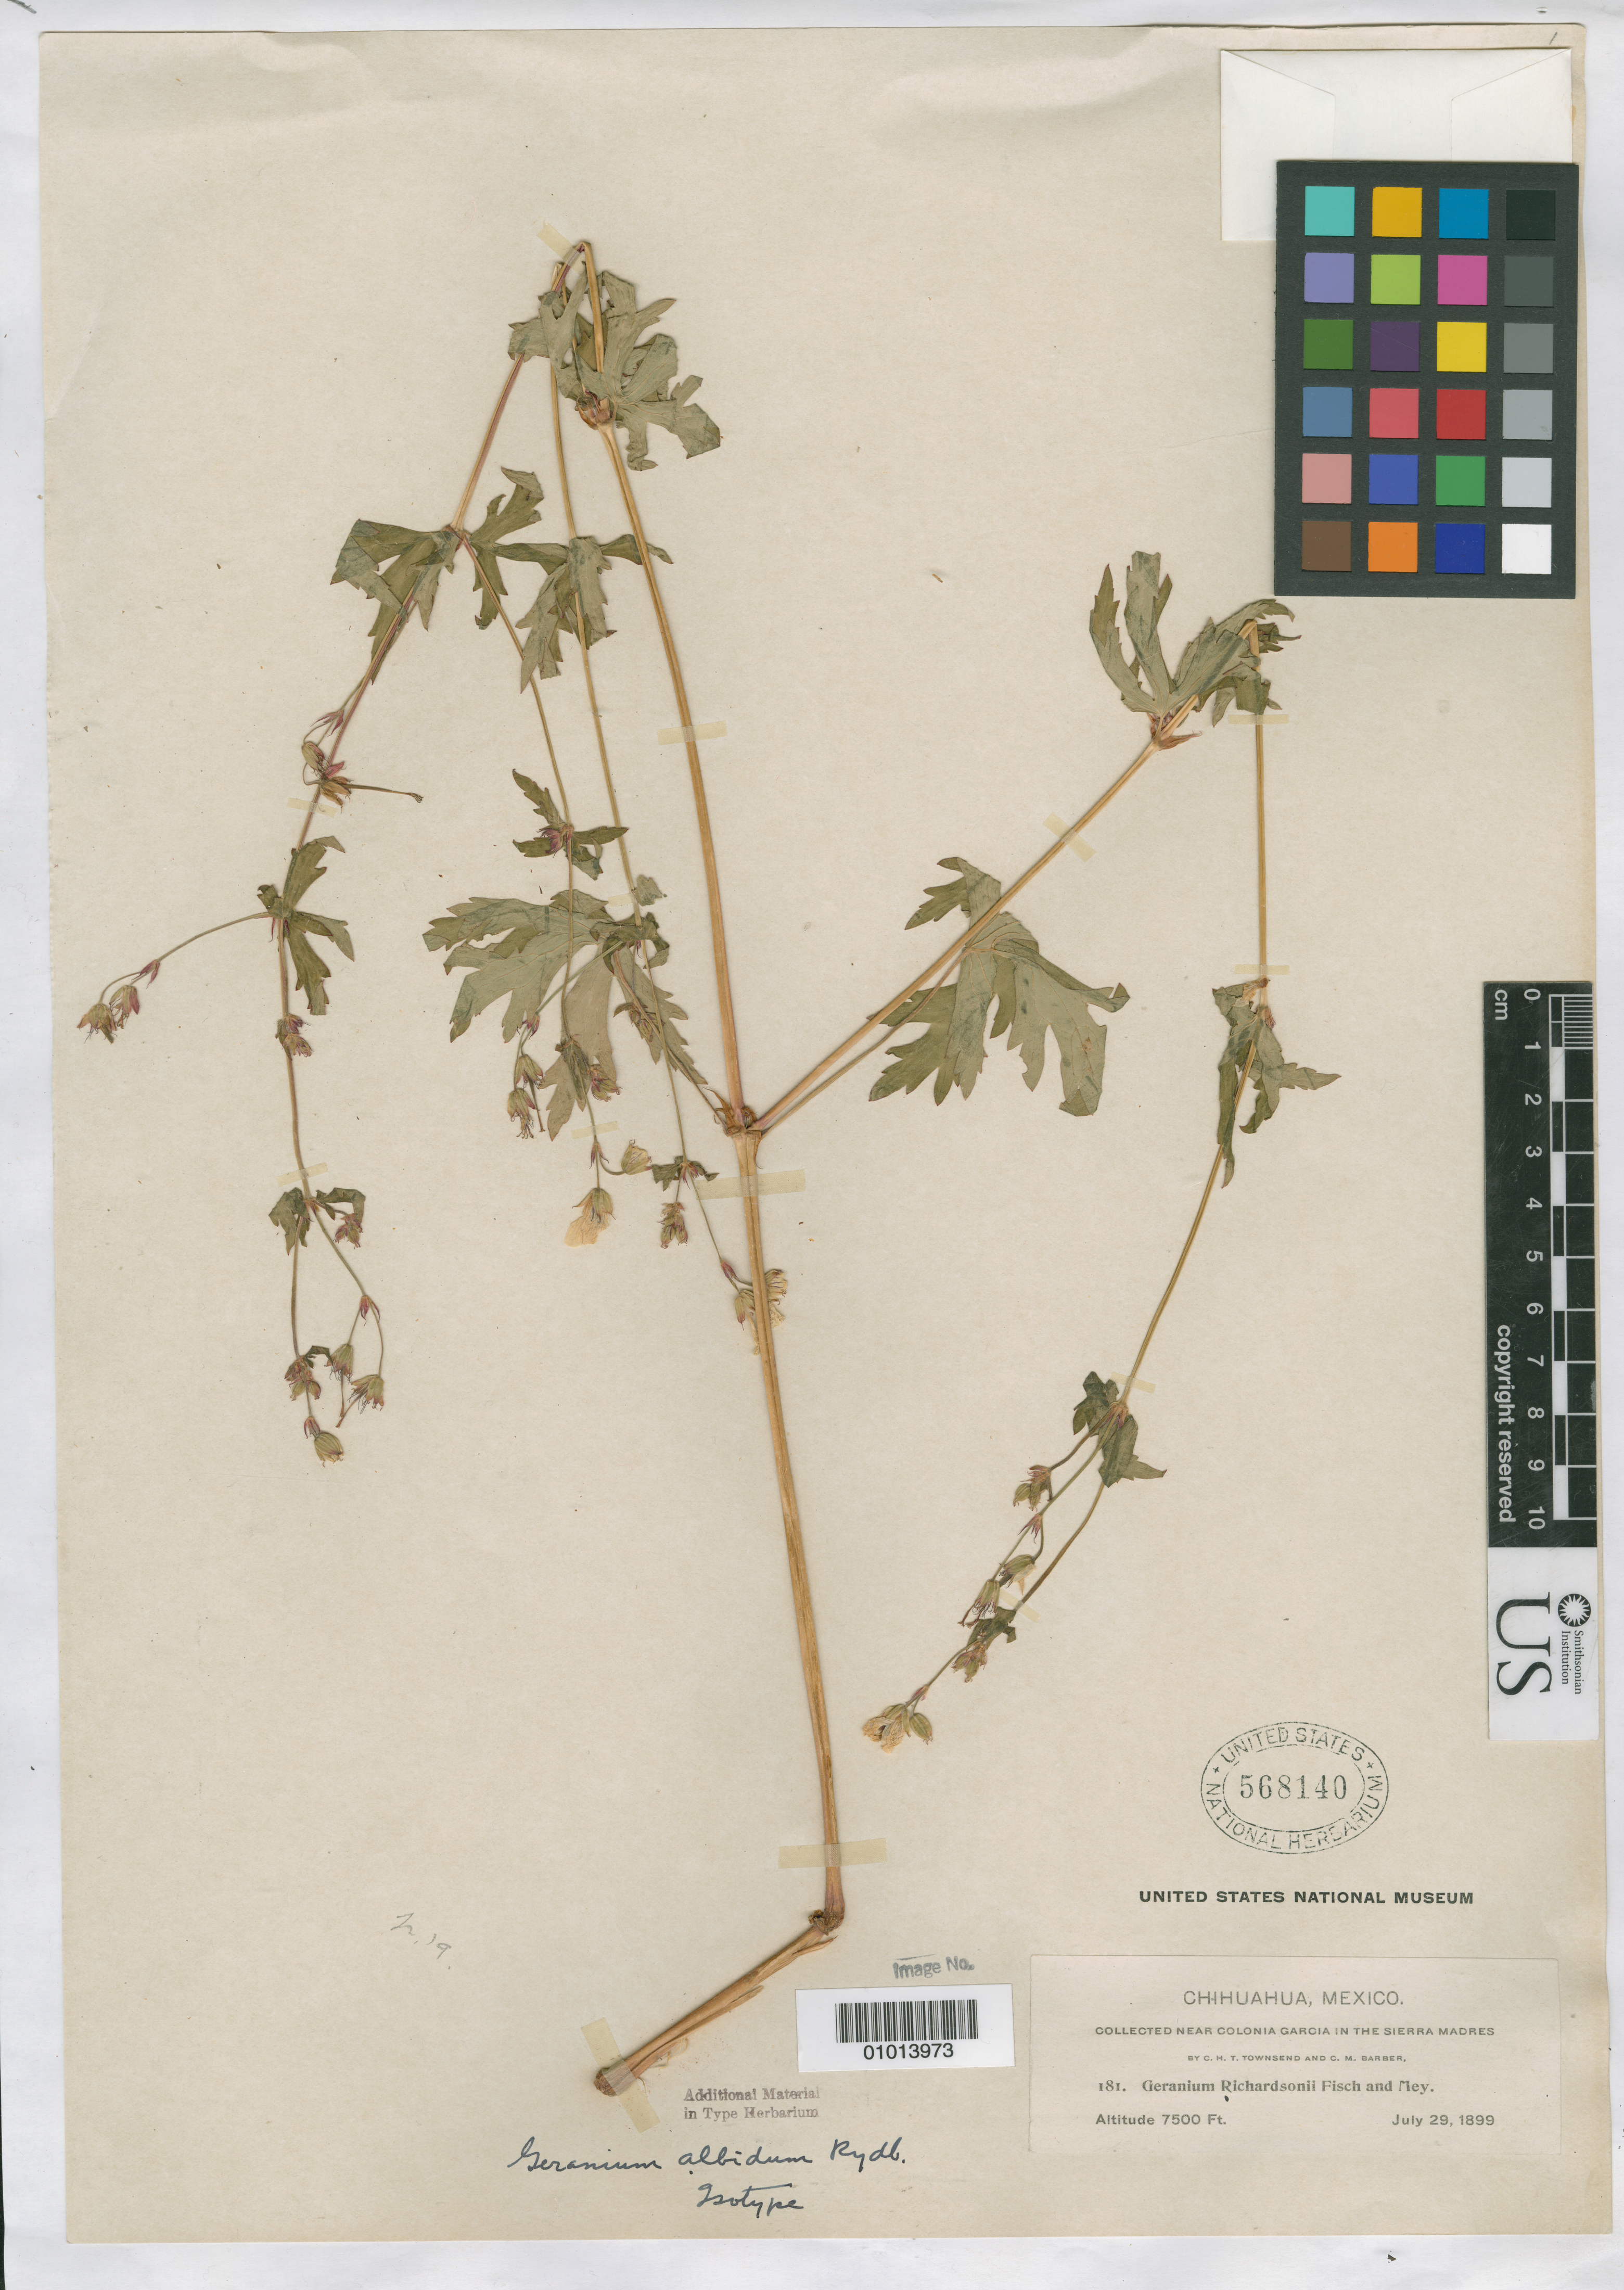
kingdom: Plantae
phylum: Tracheophyta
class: Magnoliopsida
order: Geraniales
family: Geraniaceae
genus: Geranium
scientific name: Geranium albidum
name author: Rydb. in Hanks & Small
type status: Isotype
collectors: C. H. T. Townsend & C. Barber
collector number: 181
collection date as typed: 29 Jul 1899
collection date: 1899-07-29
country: Mexico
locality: Near Colonia Garcia in the Sierra Madres.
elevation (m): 2286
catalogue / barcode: US 568140